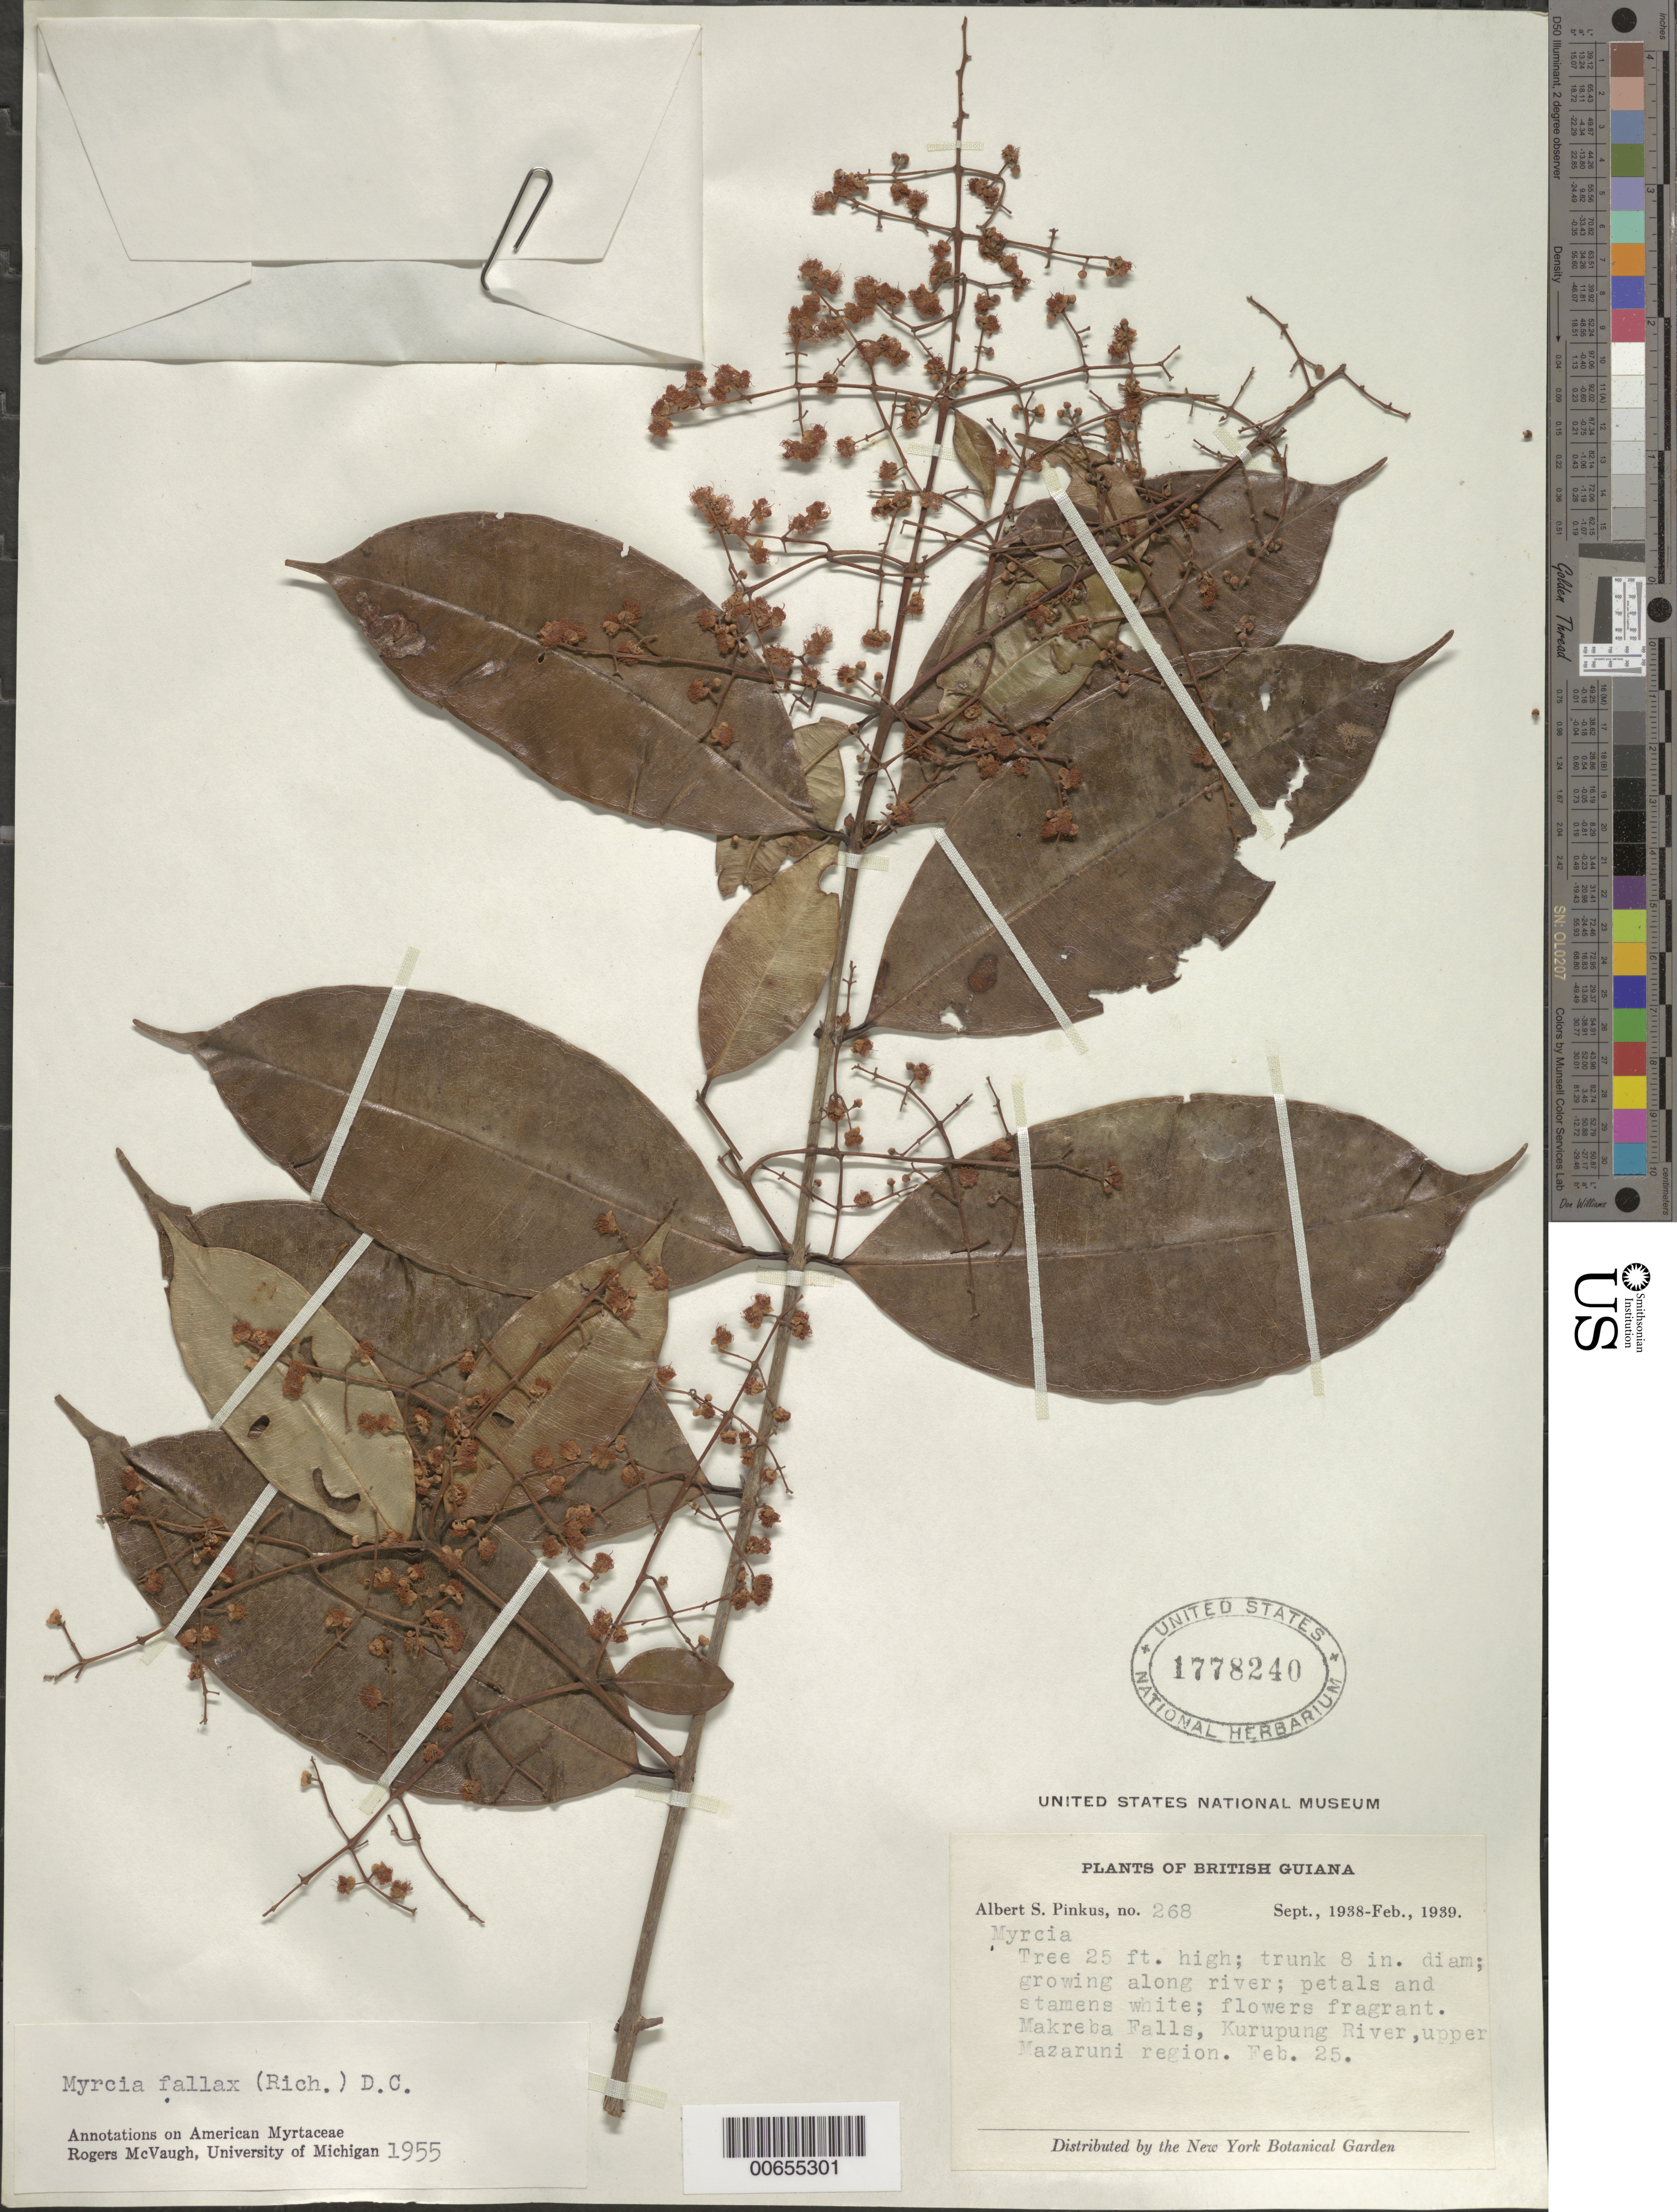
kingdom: Plantae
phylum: Tracheophyta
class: Magnoliopsida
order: Myrtales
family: Myrtaceae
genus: Myrcia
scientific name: Myrcia fallax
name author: (Rich.) DC.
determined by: McVaugh, R.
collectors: A. Pinkus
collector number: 268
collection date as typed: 25-Feb-39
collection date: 1939-02-25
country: Guyana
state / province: Cuyuni-Mazaruni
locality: Makreba Falls, Kurupung R., upper Mazaruni Dist.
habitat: Along river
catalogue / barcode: US 1778240